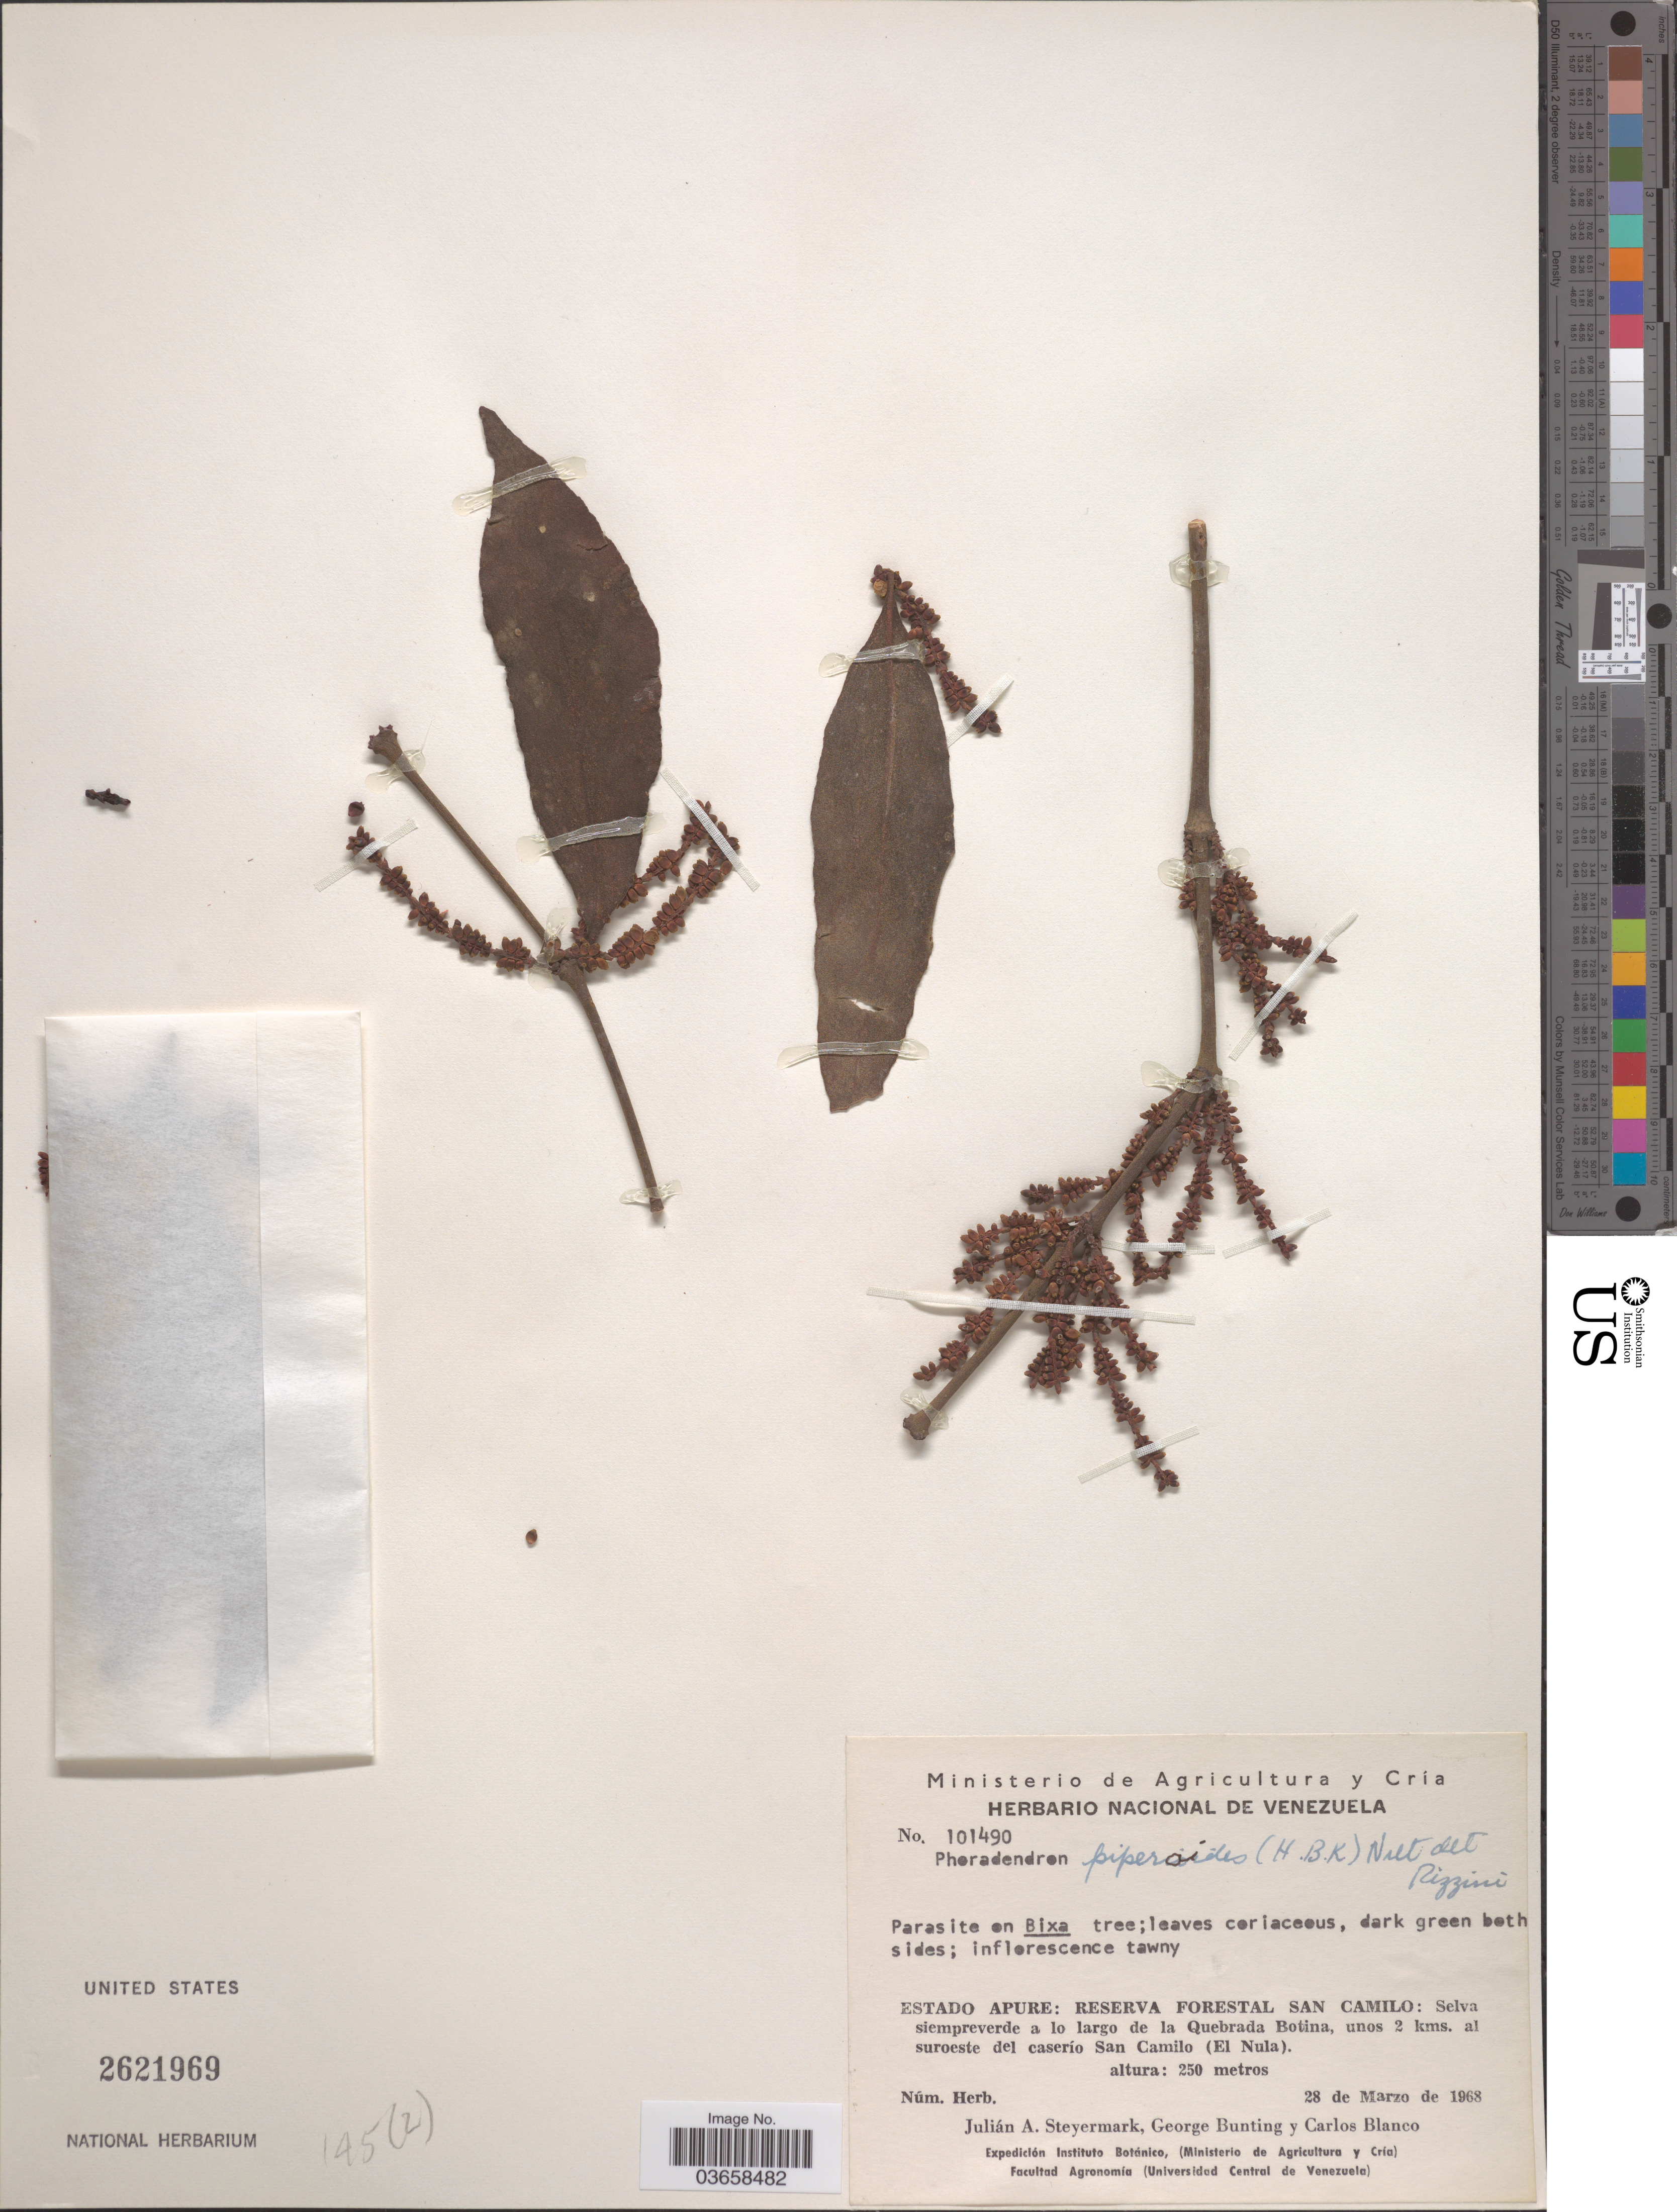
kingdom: Plantae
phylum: Tracheophyta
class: Magnoliopsida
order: Santalales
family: Viscaceae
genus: Phoradendron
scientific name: Phoradendron piperoides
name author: (Kunth) Trel.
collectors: J. Steyermark, G. S. Bunting & C. Blanco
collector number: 101490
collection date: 1968-03-28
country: Venezuela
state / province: Apure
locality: Reserva Forestal San Camilo: Selva siempreverde a lo largo de la Quebrada Botina, unos 2 kms. al suroest del caserío San Camilo (El Nula).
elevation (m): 250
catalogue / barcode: US 2621969